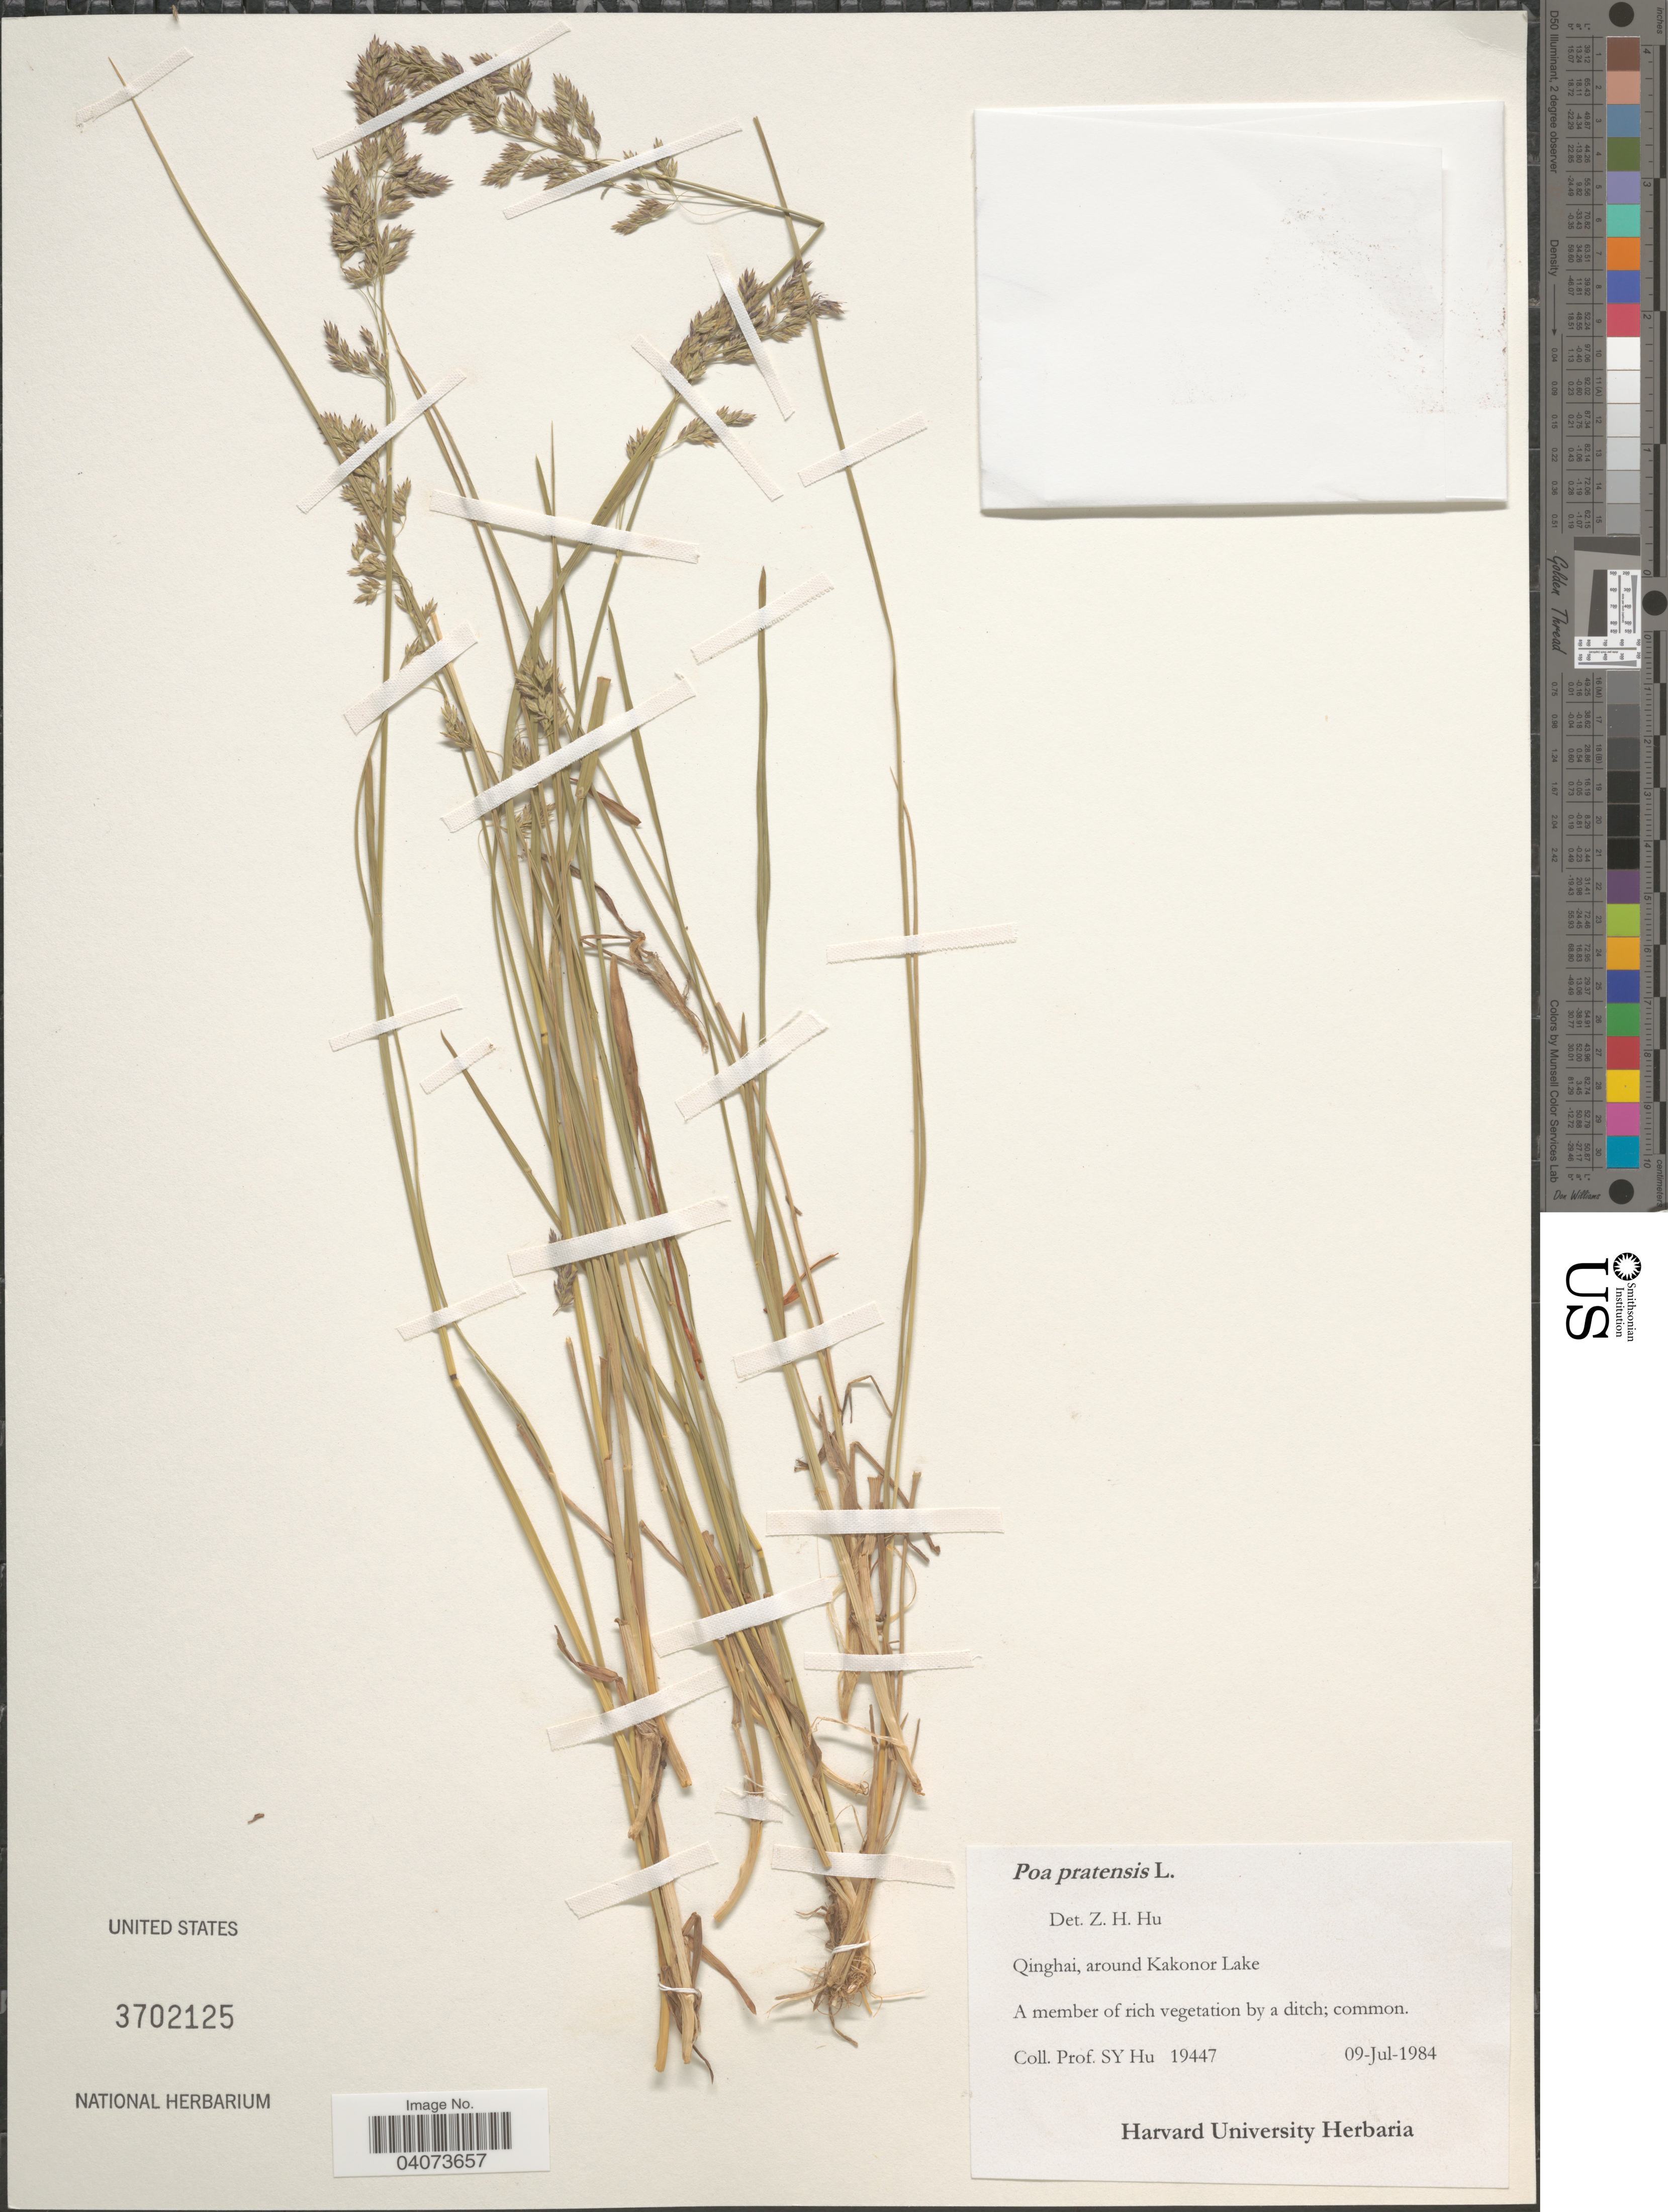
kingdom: Plantae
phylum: Tracheophyta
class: Liliopsida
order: Poales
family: Poaceae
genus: Poa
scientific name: Poa pratensis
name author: L.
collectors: S. Y. Hu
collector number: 19447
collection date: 1984-07-09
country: China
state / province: Qinghai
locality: Around Kakonor Lake.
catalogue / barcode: US 3702125